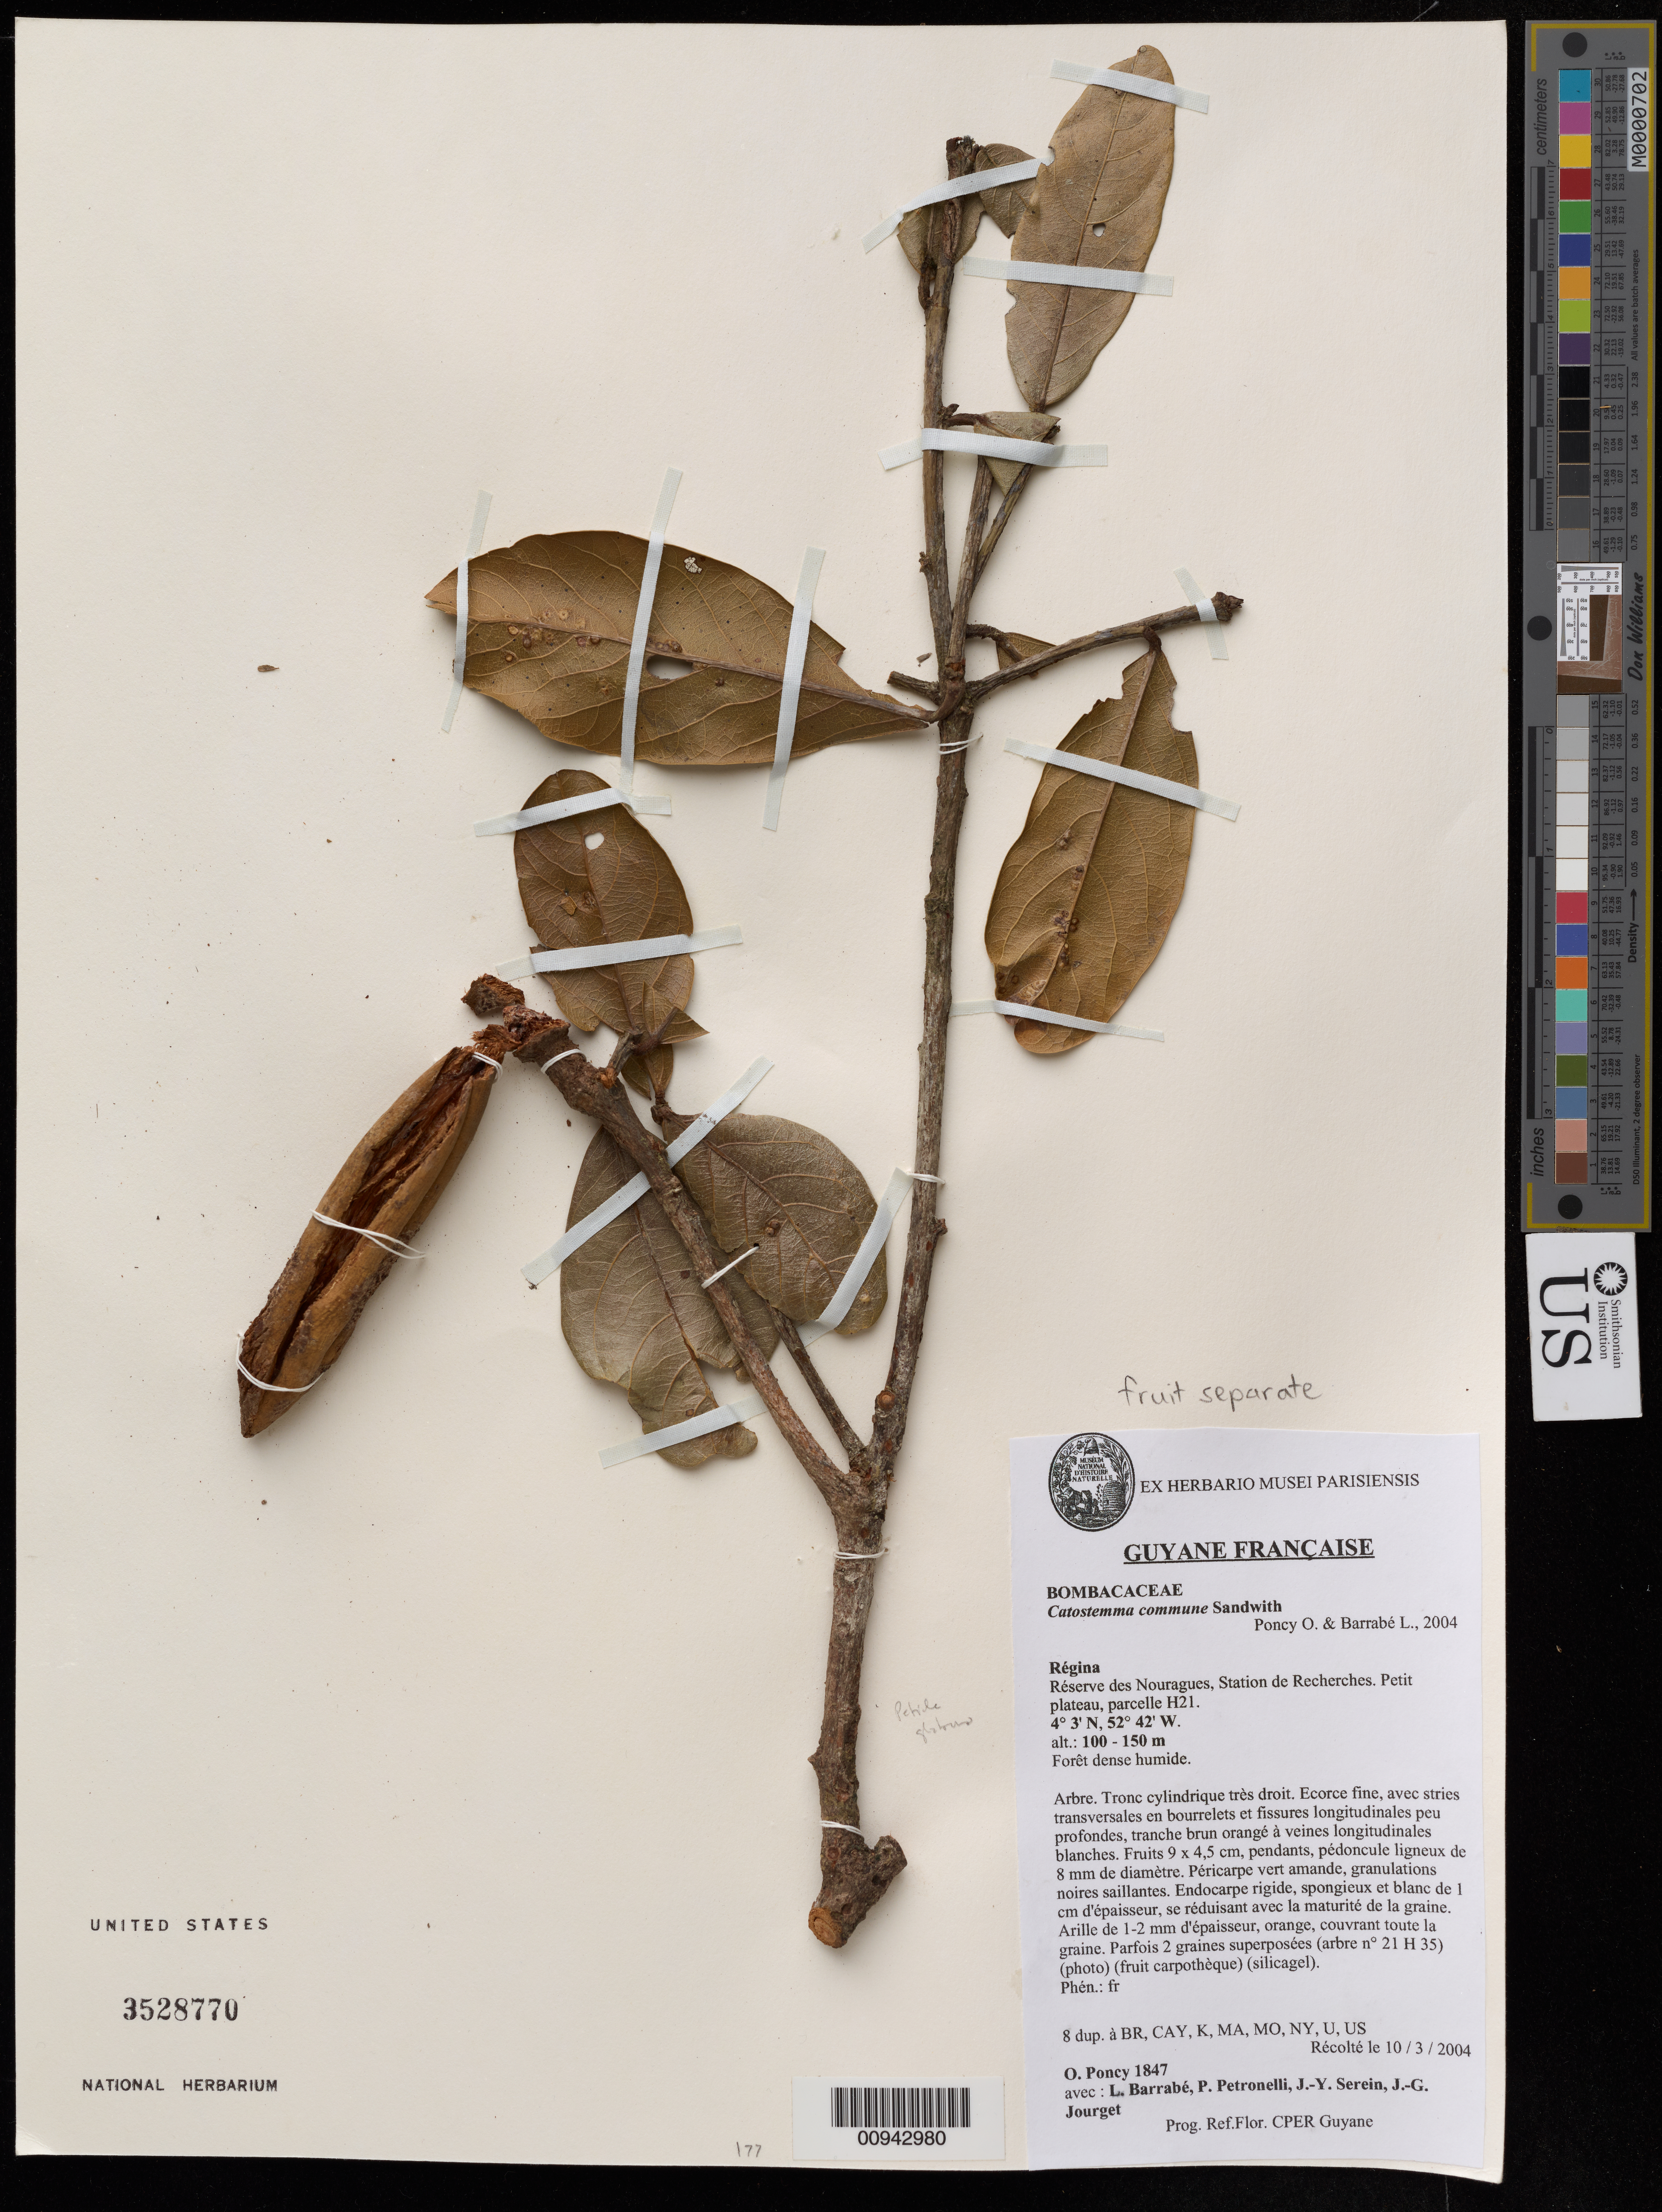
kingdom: Plantae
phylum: Tracheophyta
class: Magnoliopsida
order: Malvales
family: Malvaceae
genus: Catostemma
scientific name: Catostemma commune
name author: Sandwith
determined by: Poncy, O.; Barrabé, L.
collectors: O. Poncy, L. Barrabé, P. Petronelli, J. Serein & J. Jourget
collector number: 1847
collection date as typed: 10-Mar-04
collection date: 2004-03-10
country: French Guiana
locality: Régina, Réserve des Nouragues, Station de Recherches. Petit plateau, parcelle H21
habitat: Forêt dense humide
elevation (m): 100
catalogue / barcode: US 3528770